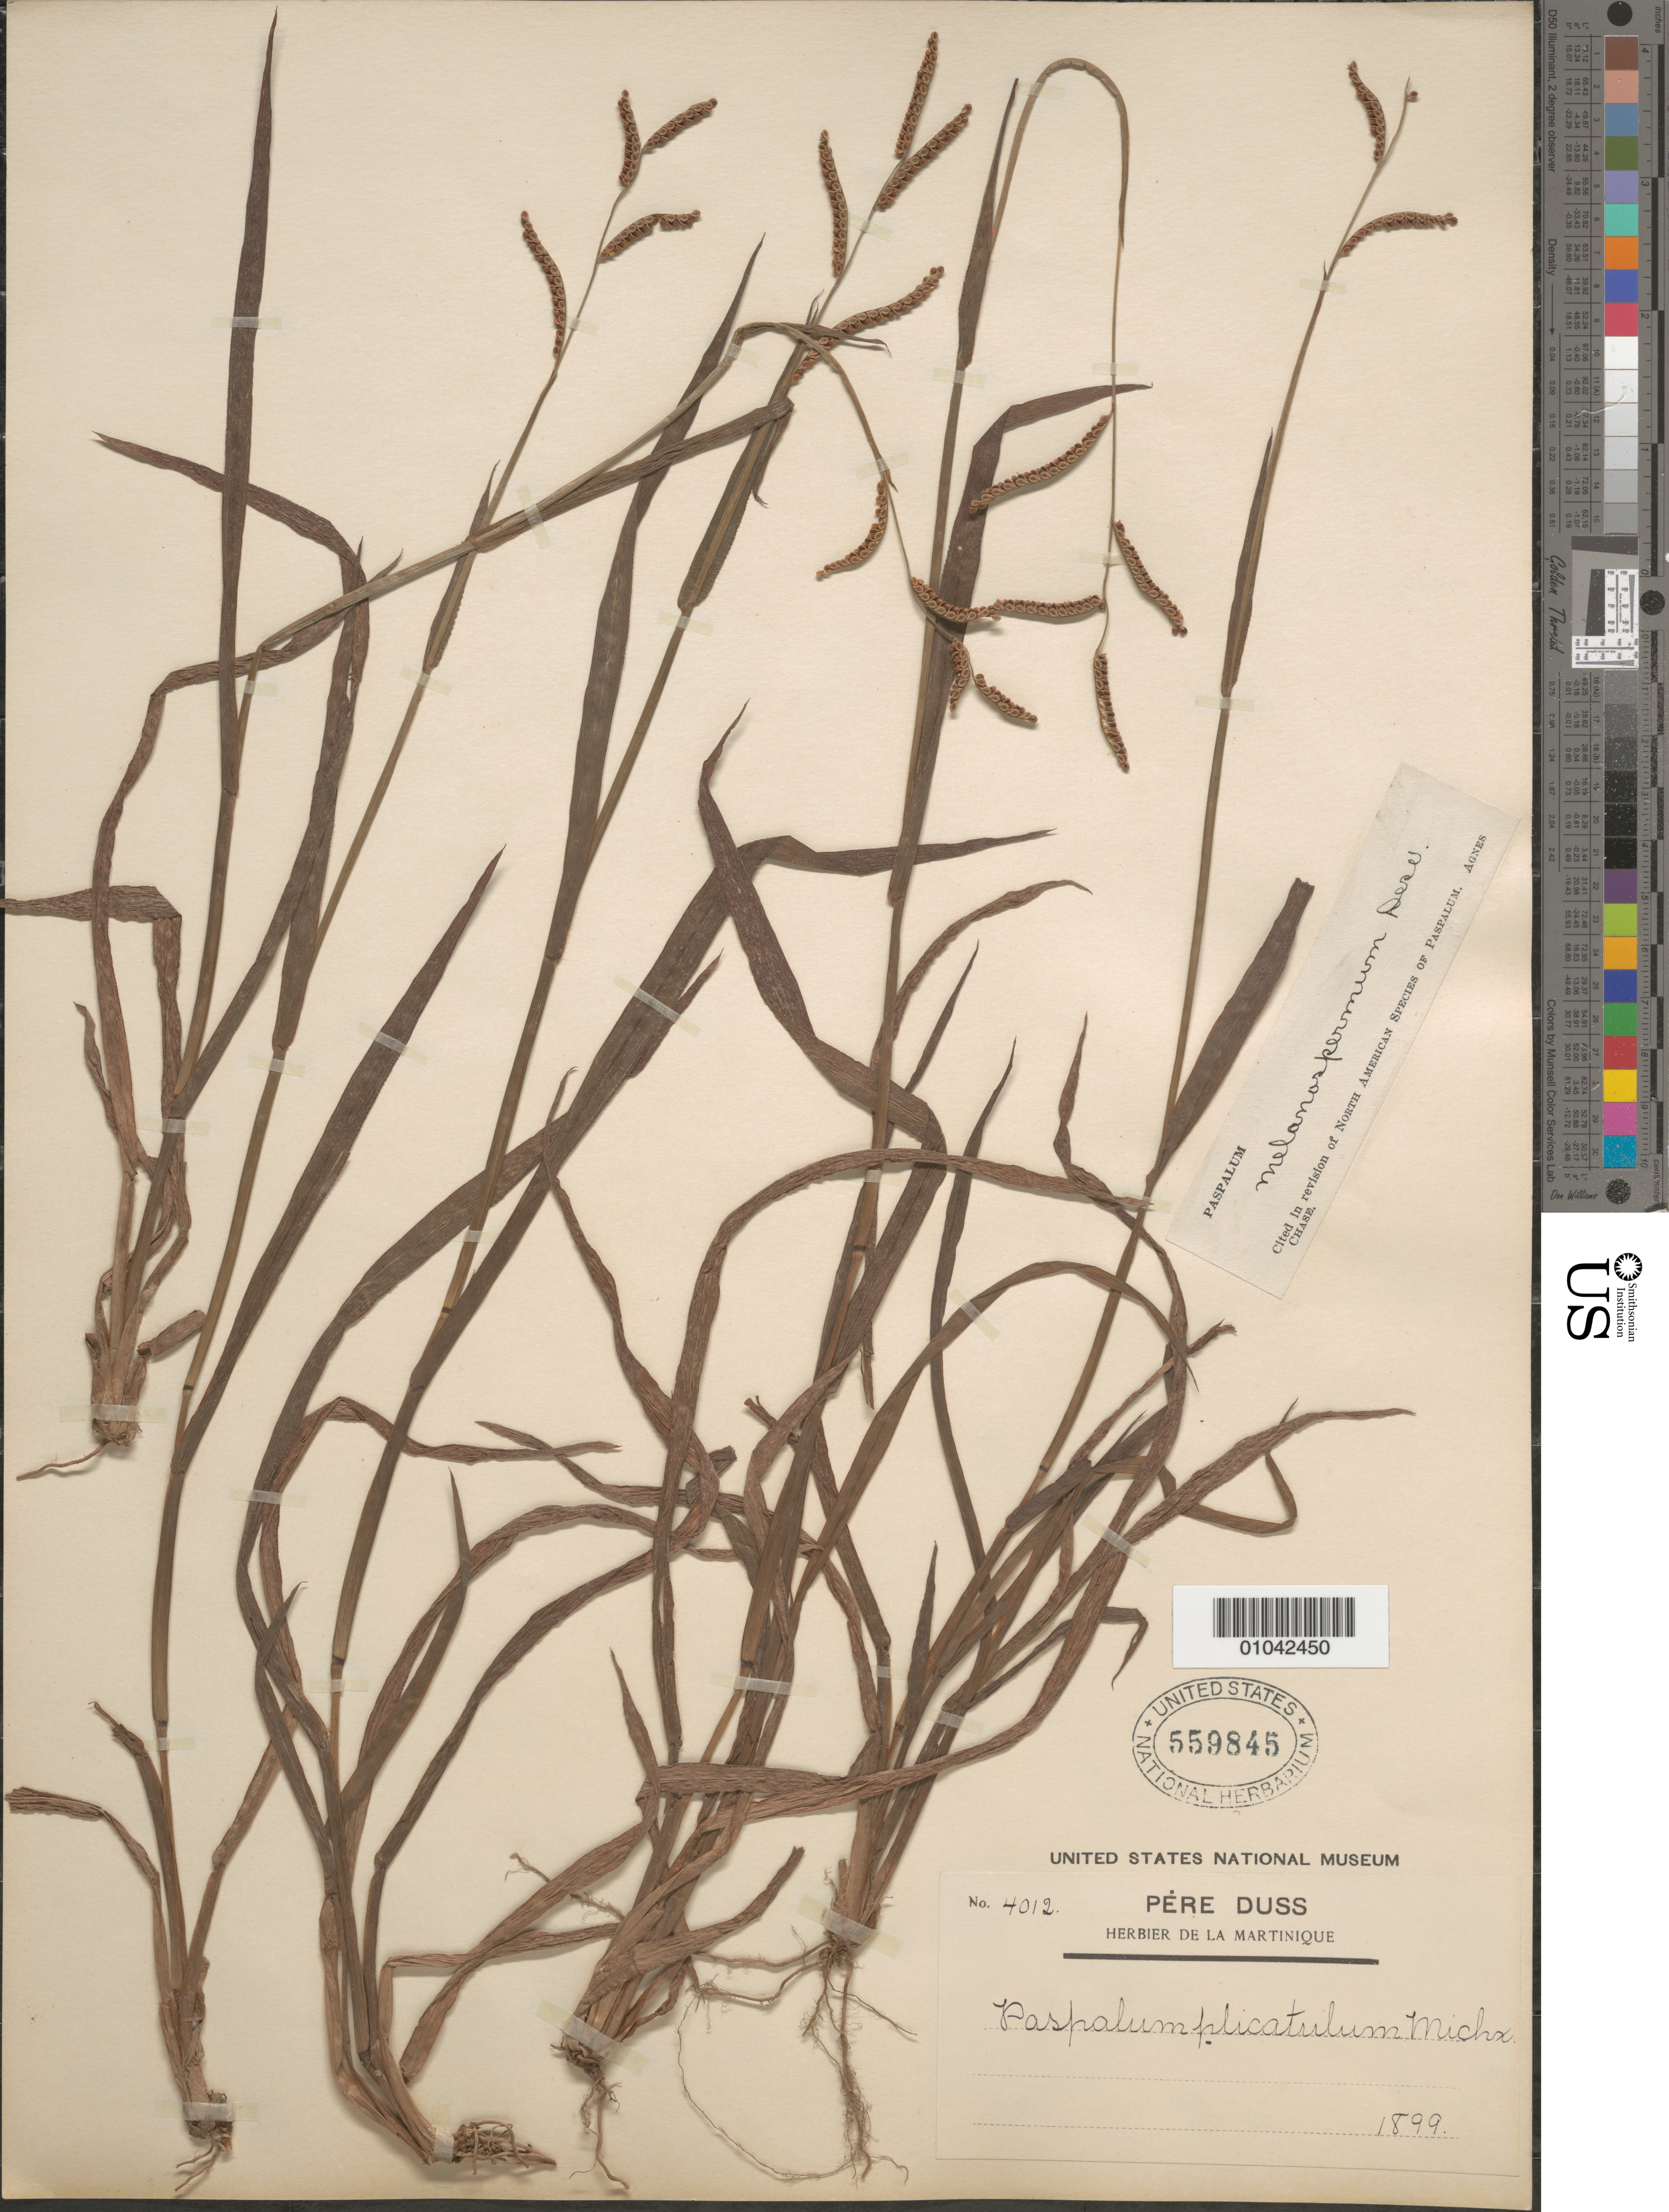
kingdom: Plantae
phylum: Tracheophyta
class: Liliopsida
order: Poales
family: Poaceae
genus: Paspalum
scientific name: Paspalum melanospermum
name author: Desv. ex Poir.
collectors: Père Duss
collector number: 4012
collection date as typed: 1899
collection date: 1899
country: Martinique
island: Martinique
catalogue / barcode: US 559845